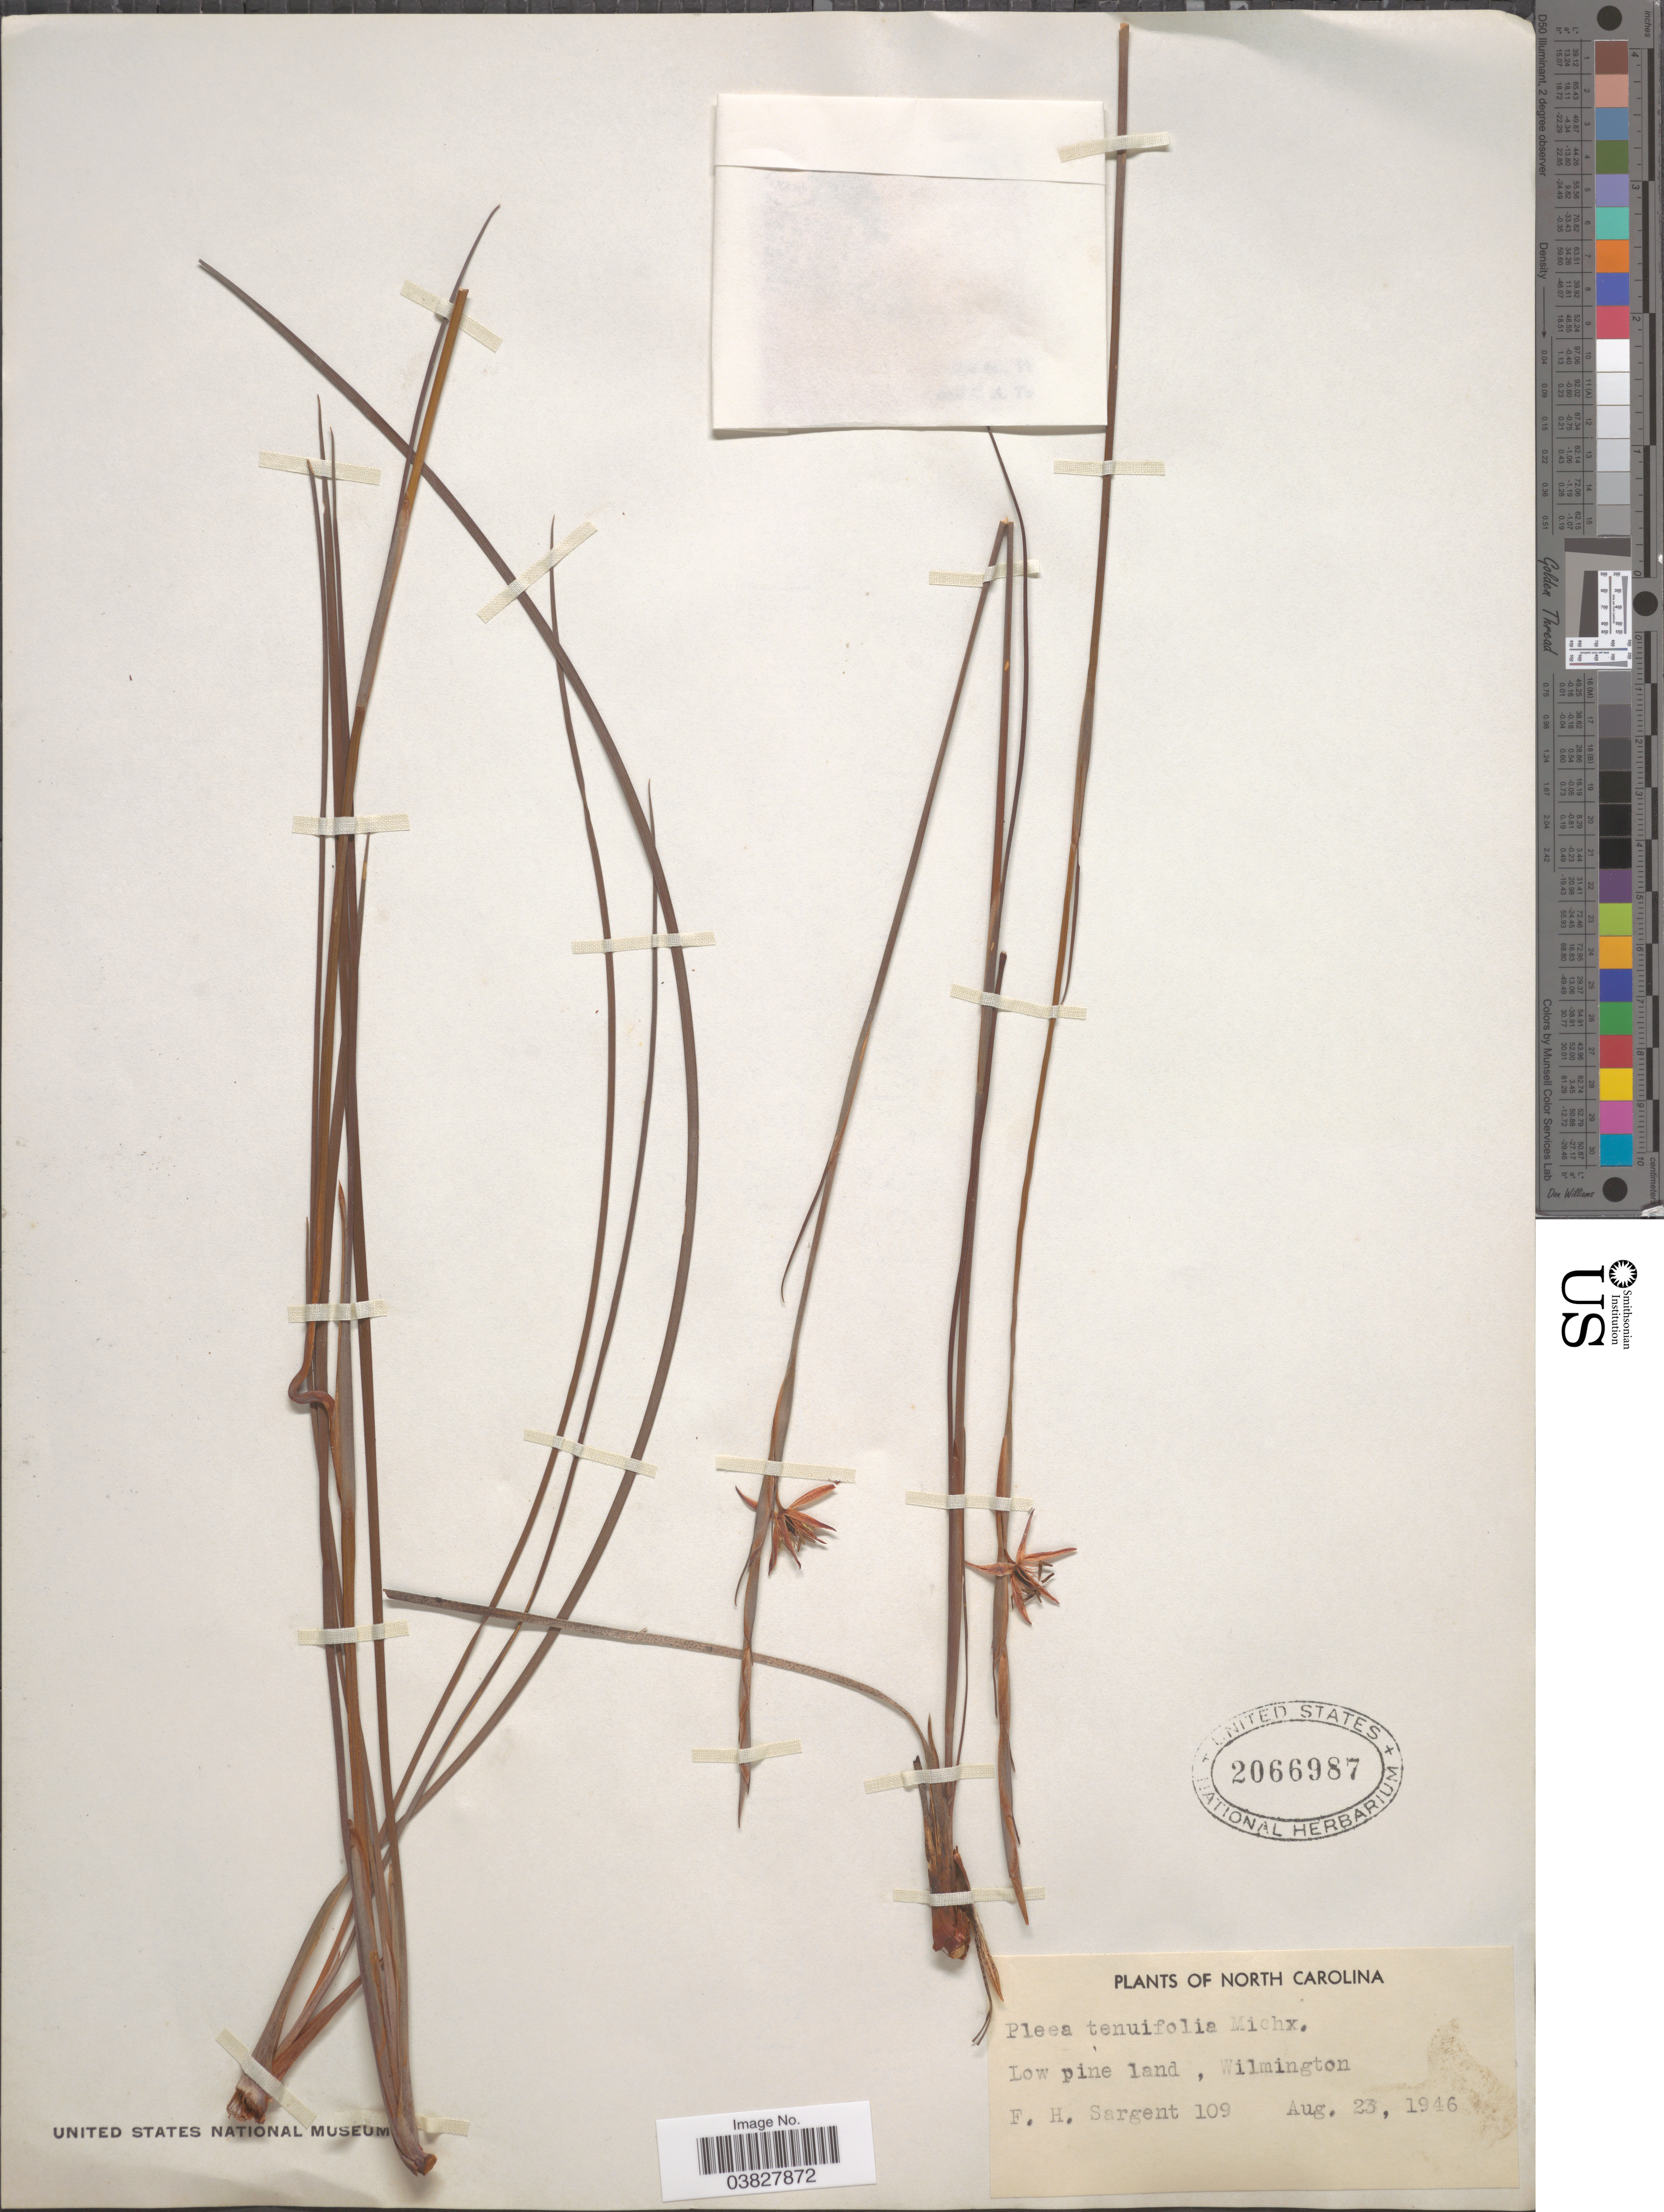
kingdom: Plantae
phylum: Tracheophyta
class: Liliopsida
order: Alismatales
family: Tofieldiaceae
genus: Pleea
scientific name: Pleea tenuifolia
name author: Michx.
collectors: F. H. Sargent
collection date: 1946-08-23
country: United States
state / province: North Carolina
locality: Wilmington.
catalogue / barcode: US 2066987